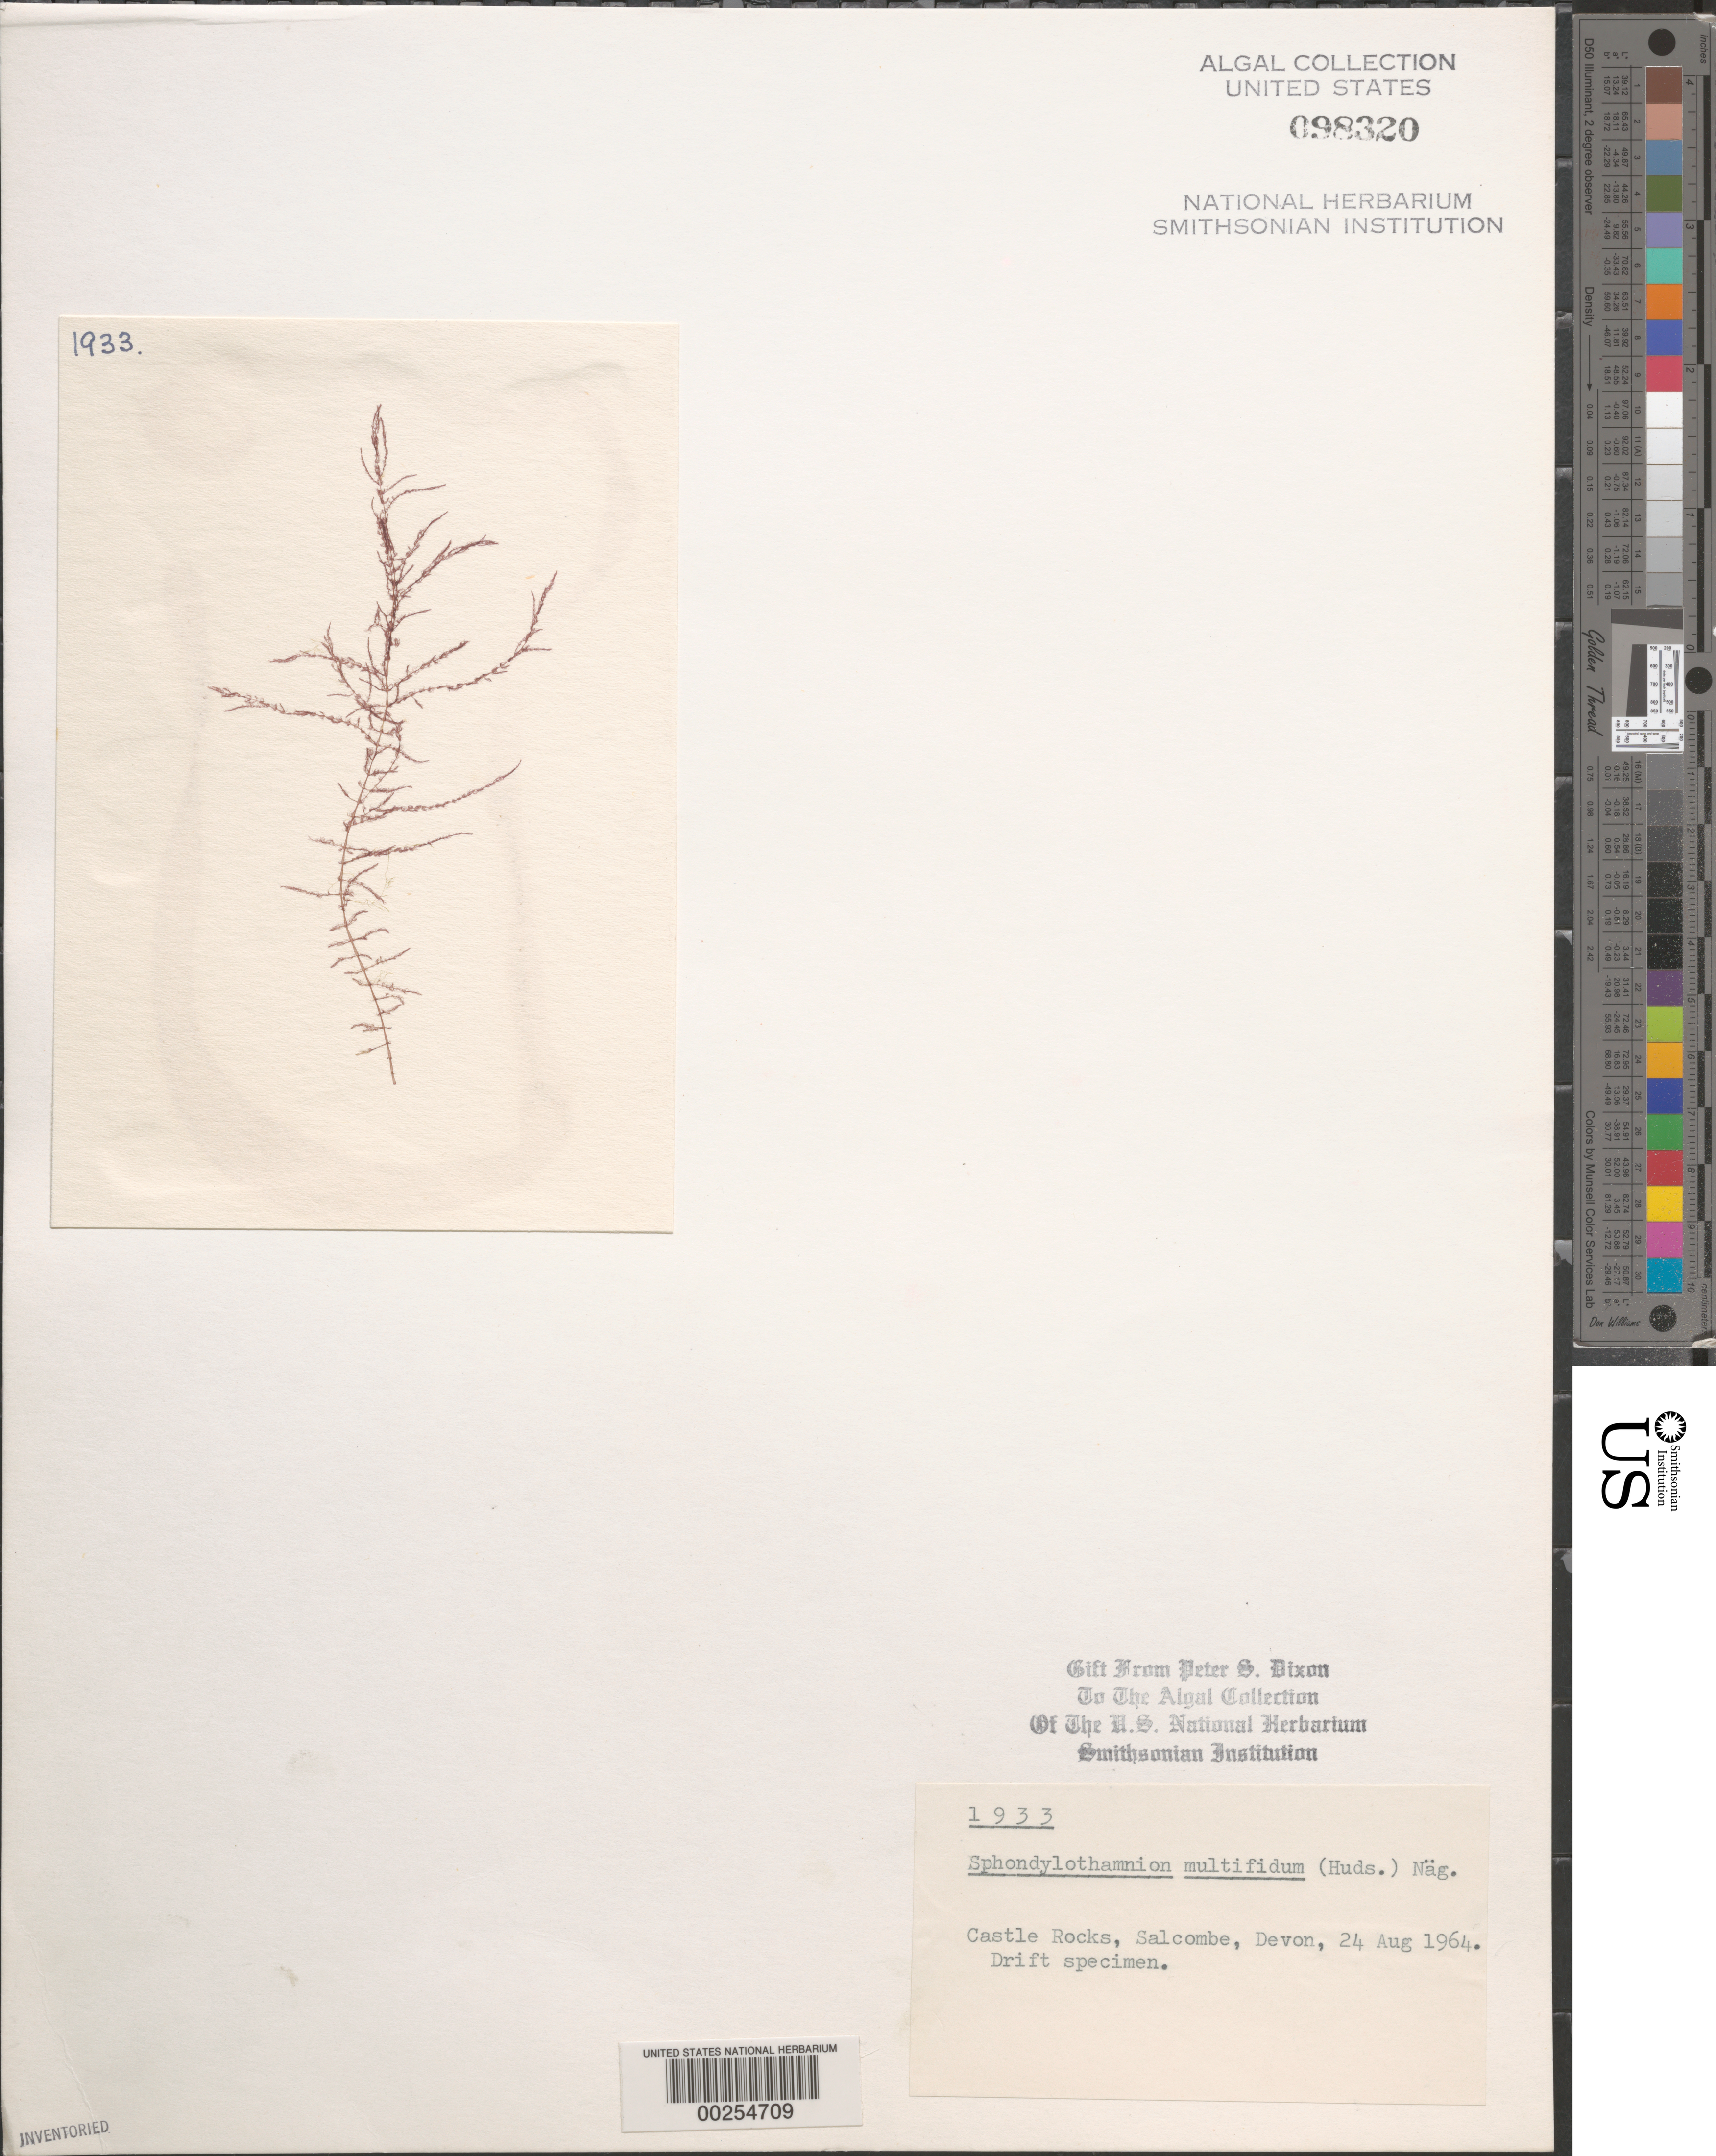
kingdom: Plantae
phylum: Rhodophyta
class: Florideophyceae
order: Ceramiales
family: Wrangeliaceae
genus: Sphondylothamnion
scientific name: Sphondylothamnion multifidum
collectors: P. S. Dixon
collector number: PSD 1933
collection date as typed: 24 Aug 1964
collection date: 1964-08-24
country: United Kingdom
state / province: England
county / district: Devon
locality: Castle Rocks, Salcombe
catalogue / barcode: US 98320